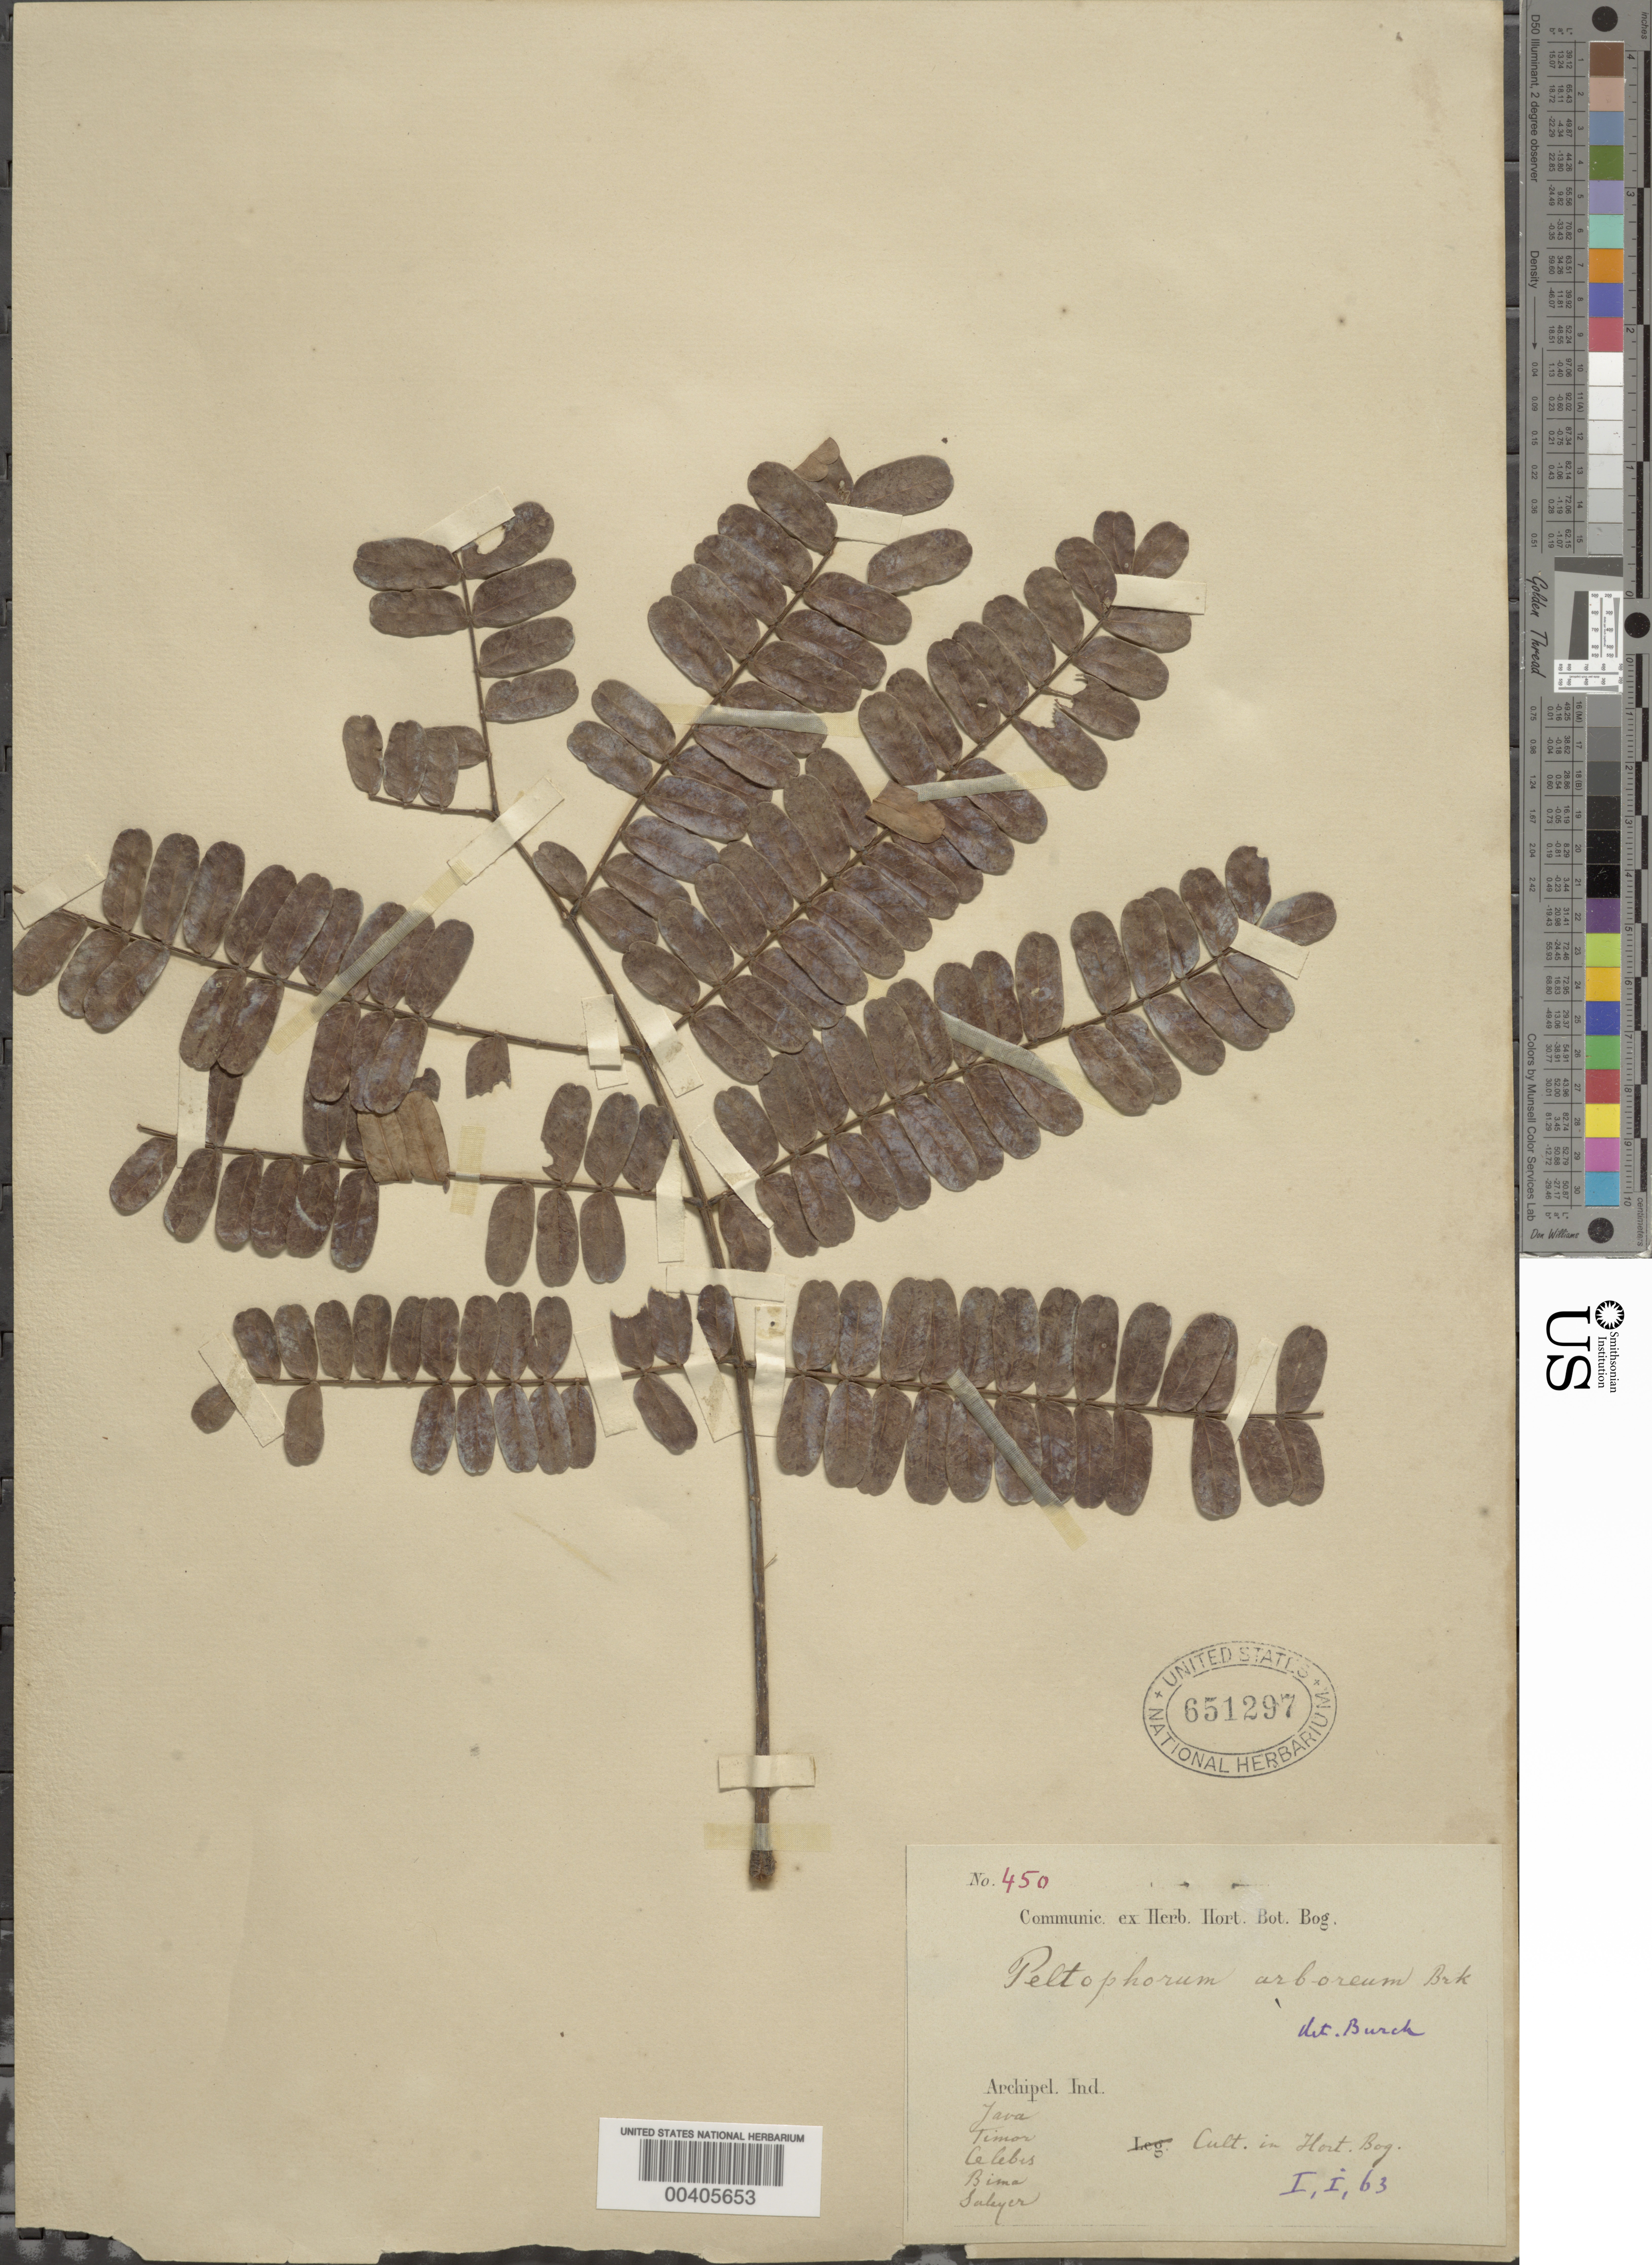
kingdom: Plantae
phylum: Tracheophyta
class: Magnoliopsida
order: Fabales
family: Fabaceae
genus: Peltophorum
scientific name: Peltophorum arboreum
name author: Burck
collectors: F. R. Fosberg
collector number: I,i,63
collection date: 1946-08-19/1946-08-21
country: Micronesia, Federated States of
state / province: Kosrae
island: Lelu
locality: Lela (Lele) Harbor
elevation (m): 1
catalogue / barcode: US 651297